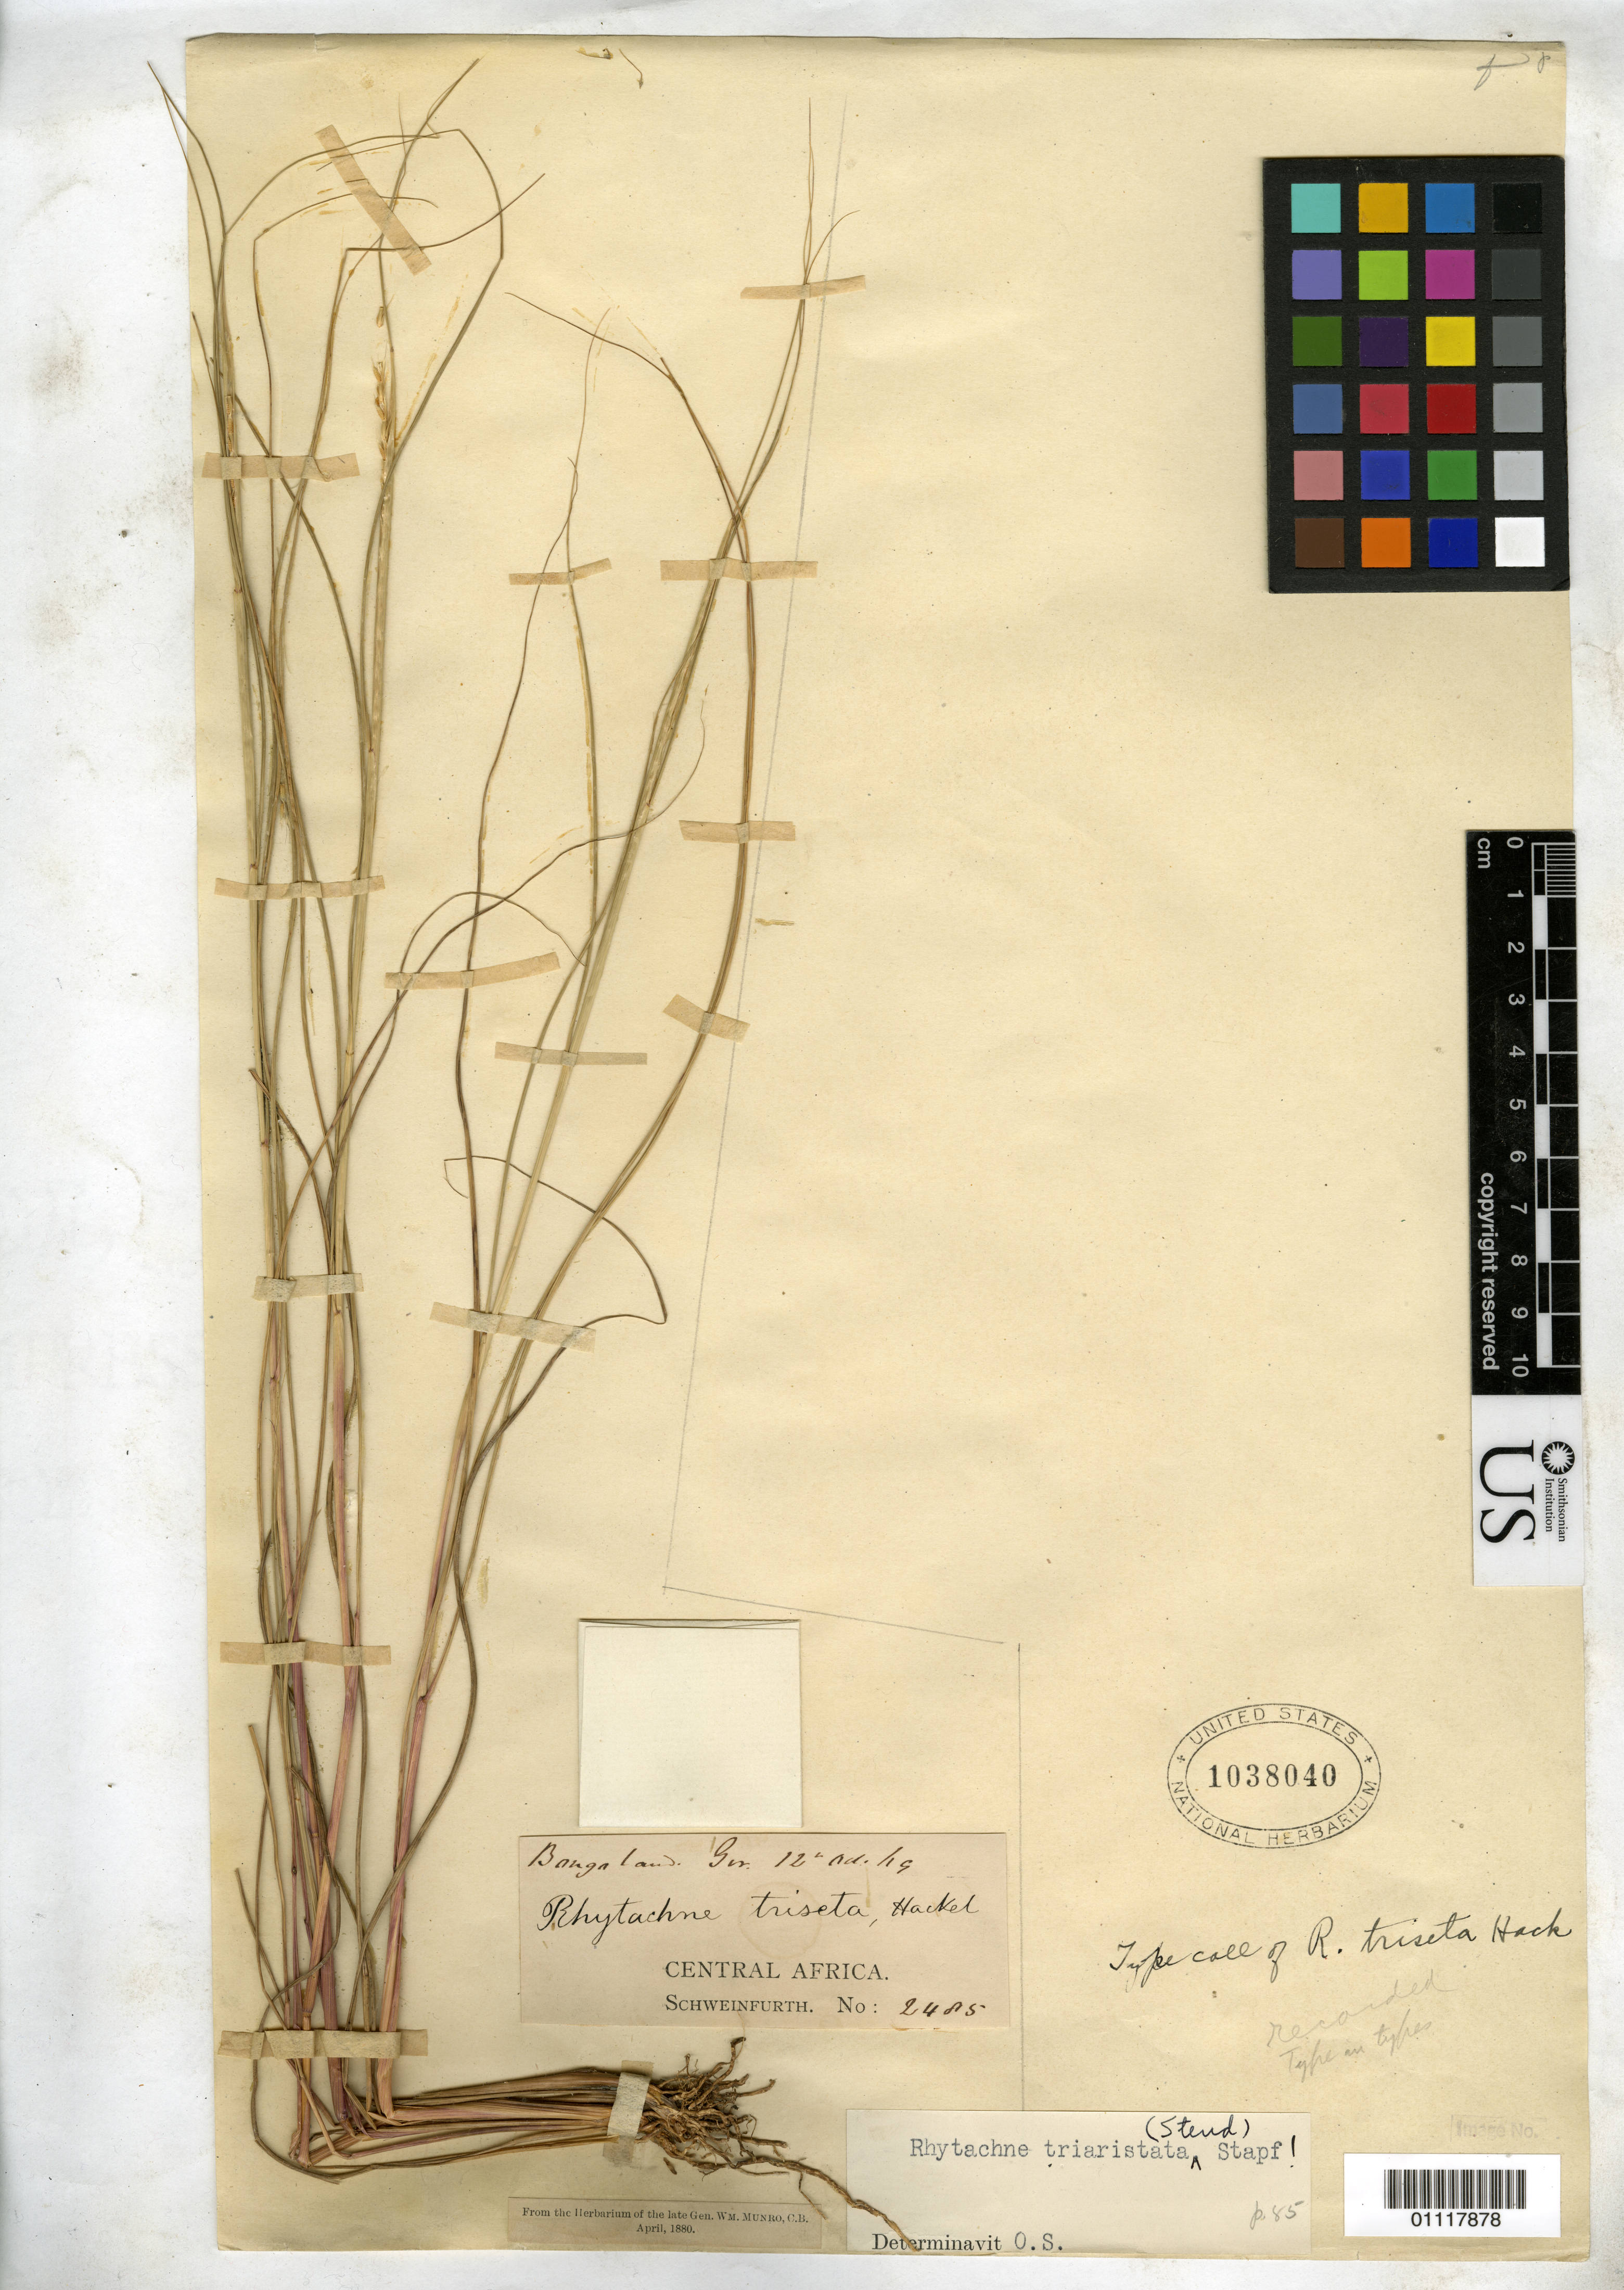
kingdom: Plantae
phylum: Tracheophyta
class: Liliopsida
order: Poales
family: Poaceae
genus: Rhytachne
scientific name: Rhytachne triseta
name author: Hack.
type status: Isotype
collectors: G. A. Schweinfurth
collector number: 2485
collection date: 1869-10-12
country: Sudan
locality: Africa centralis, Bongo.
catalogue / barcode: US 1038040